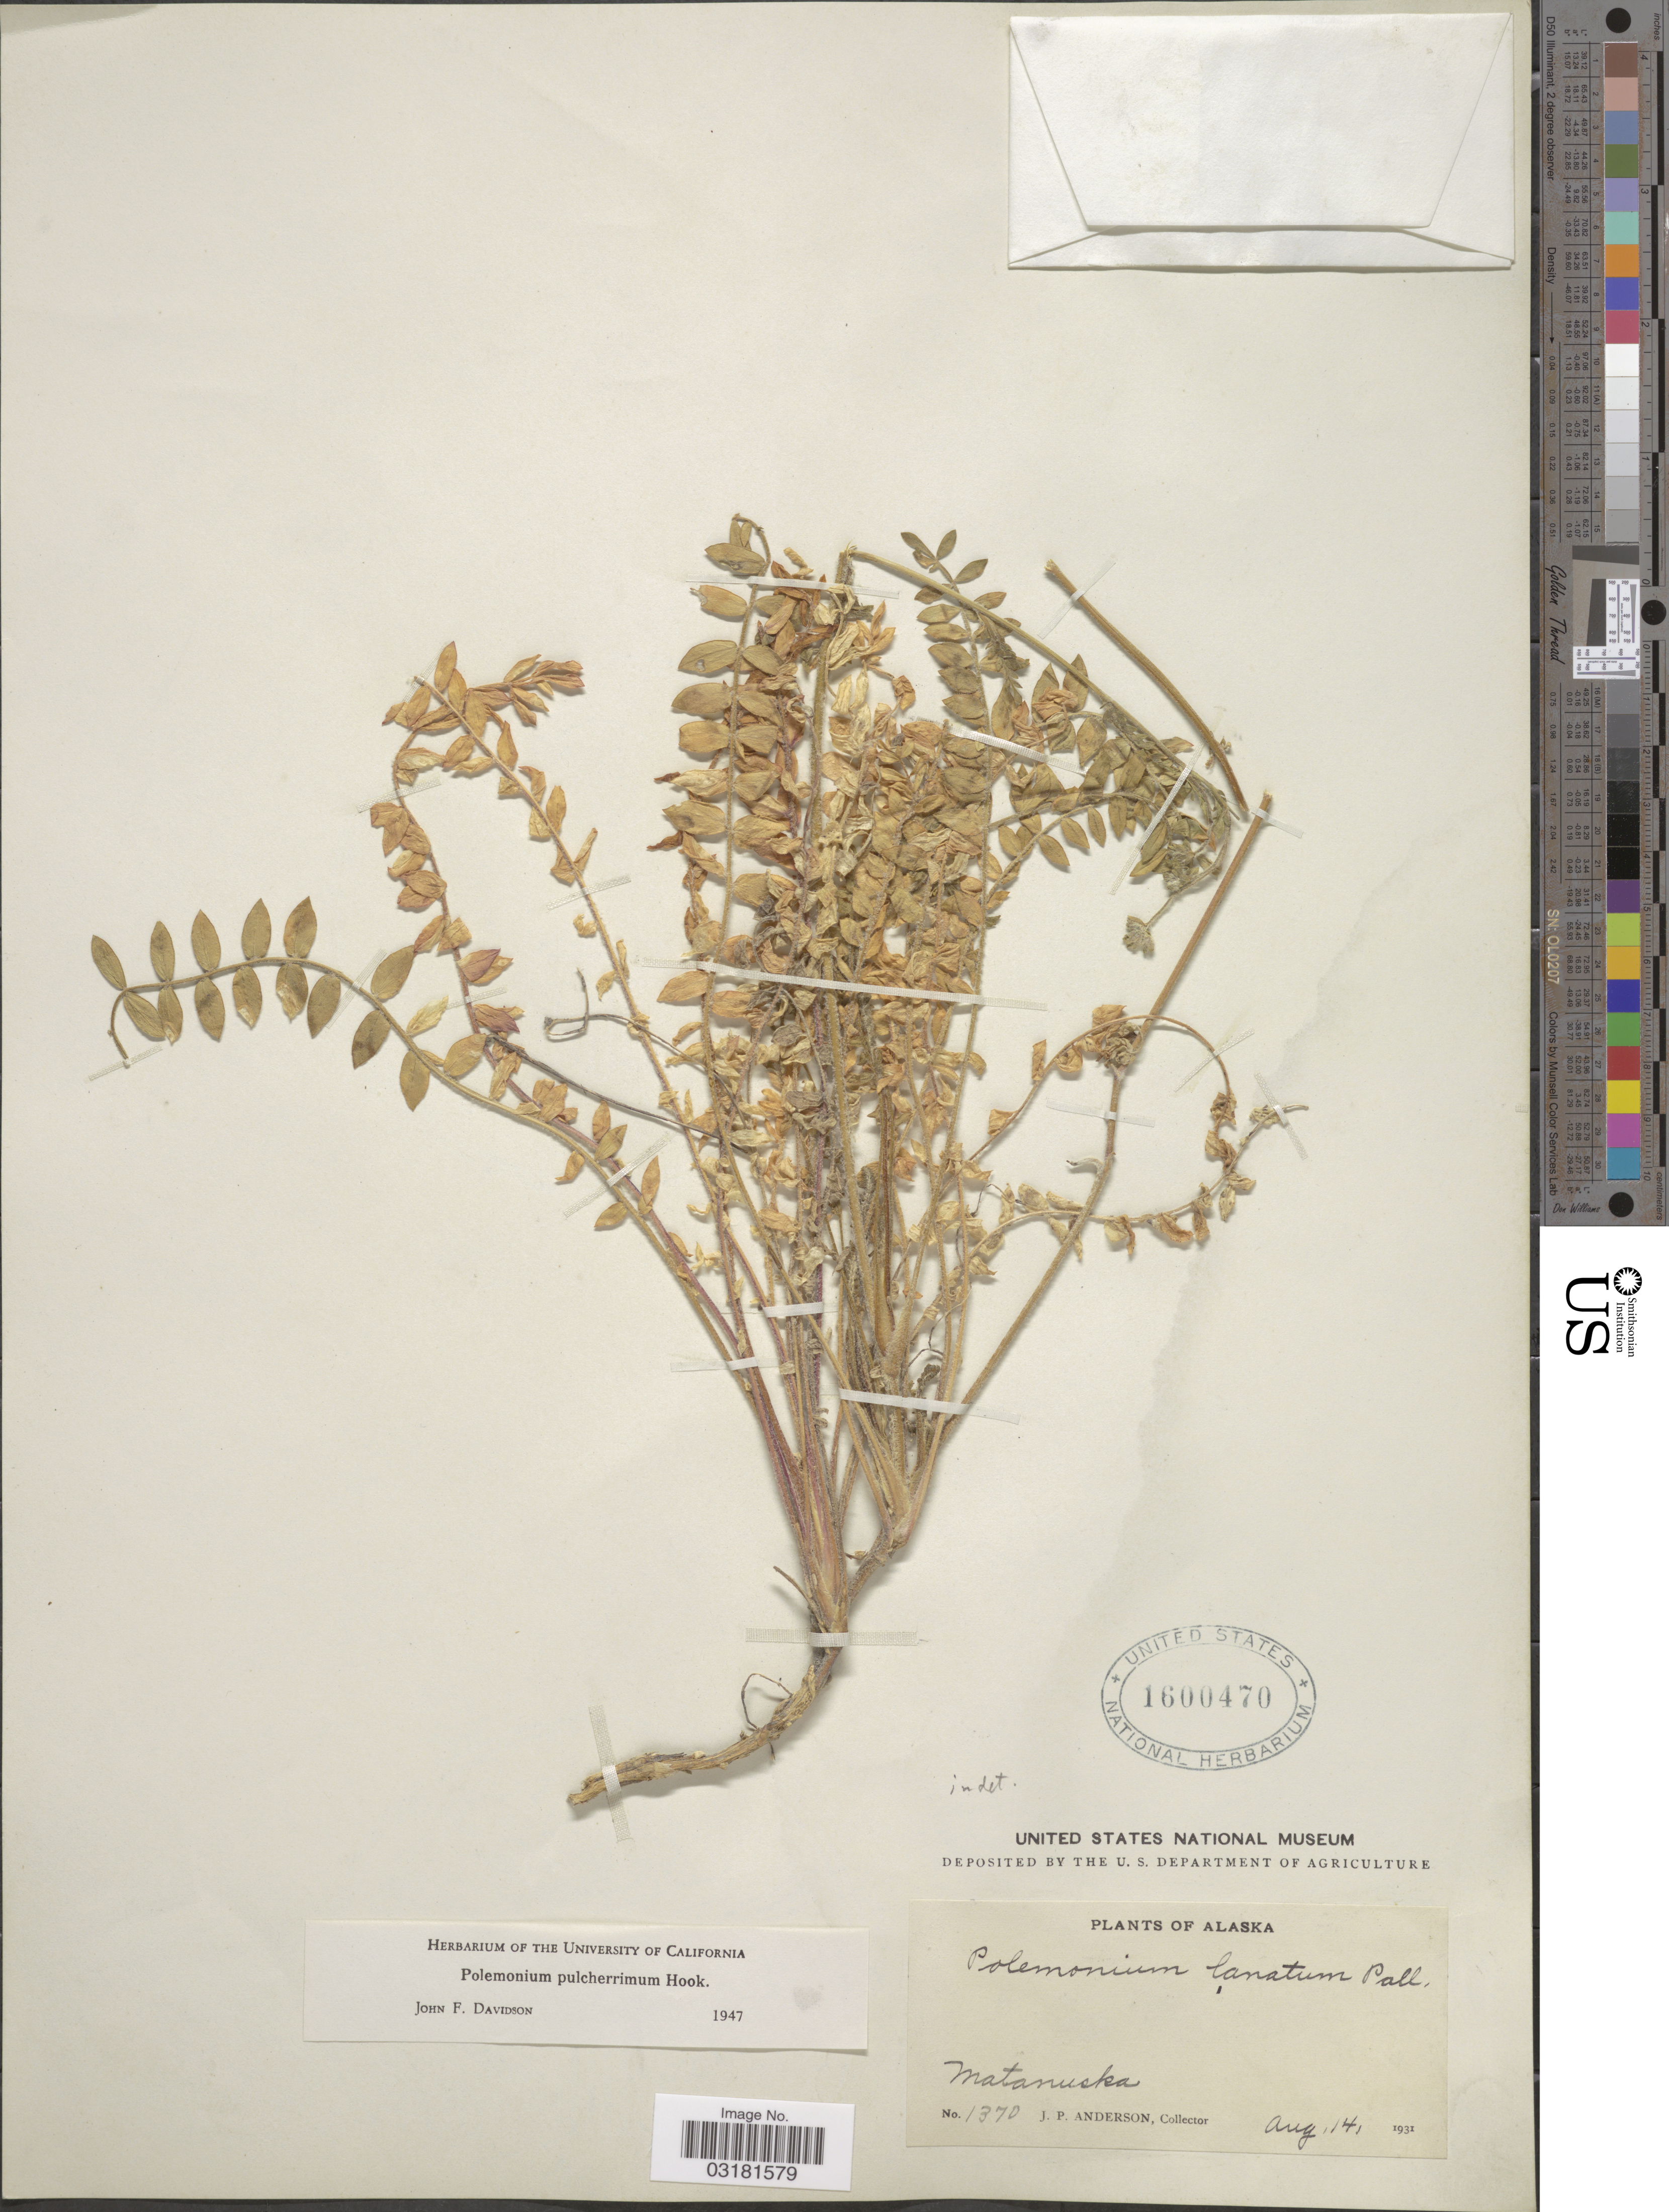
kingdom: Plantae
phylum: Tracheophyta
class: Magnoliopsida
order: Ericales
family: Polemoniaceae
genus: Polemonium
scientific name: Polemonium pulcherrimum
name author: Hook.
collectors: J. P. Anderson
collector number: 1370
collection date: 1931-08-14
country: United States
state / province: Alaska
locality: Matanuska.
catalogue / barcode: US 1600470